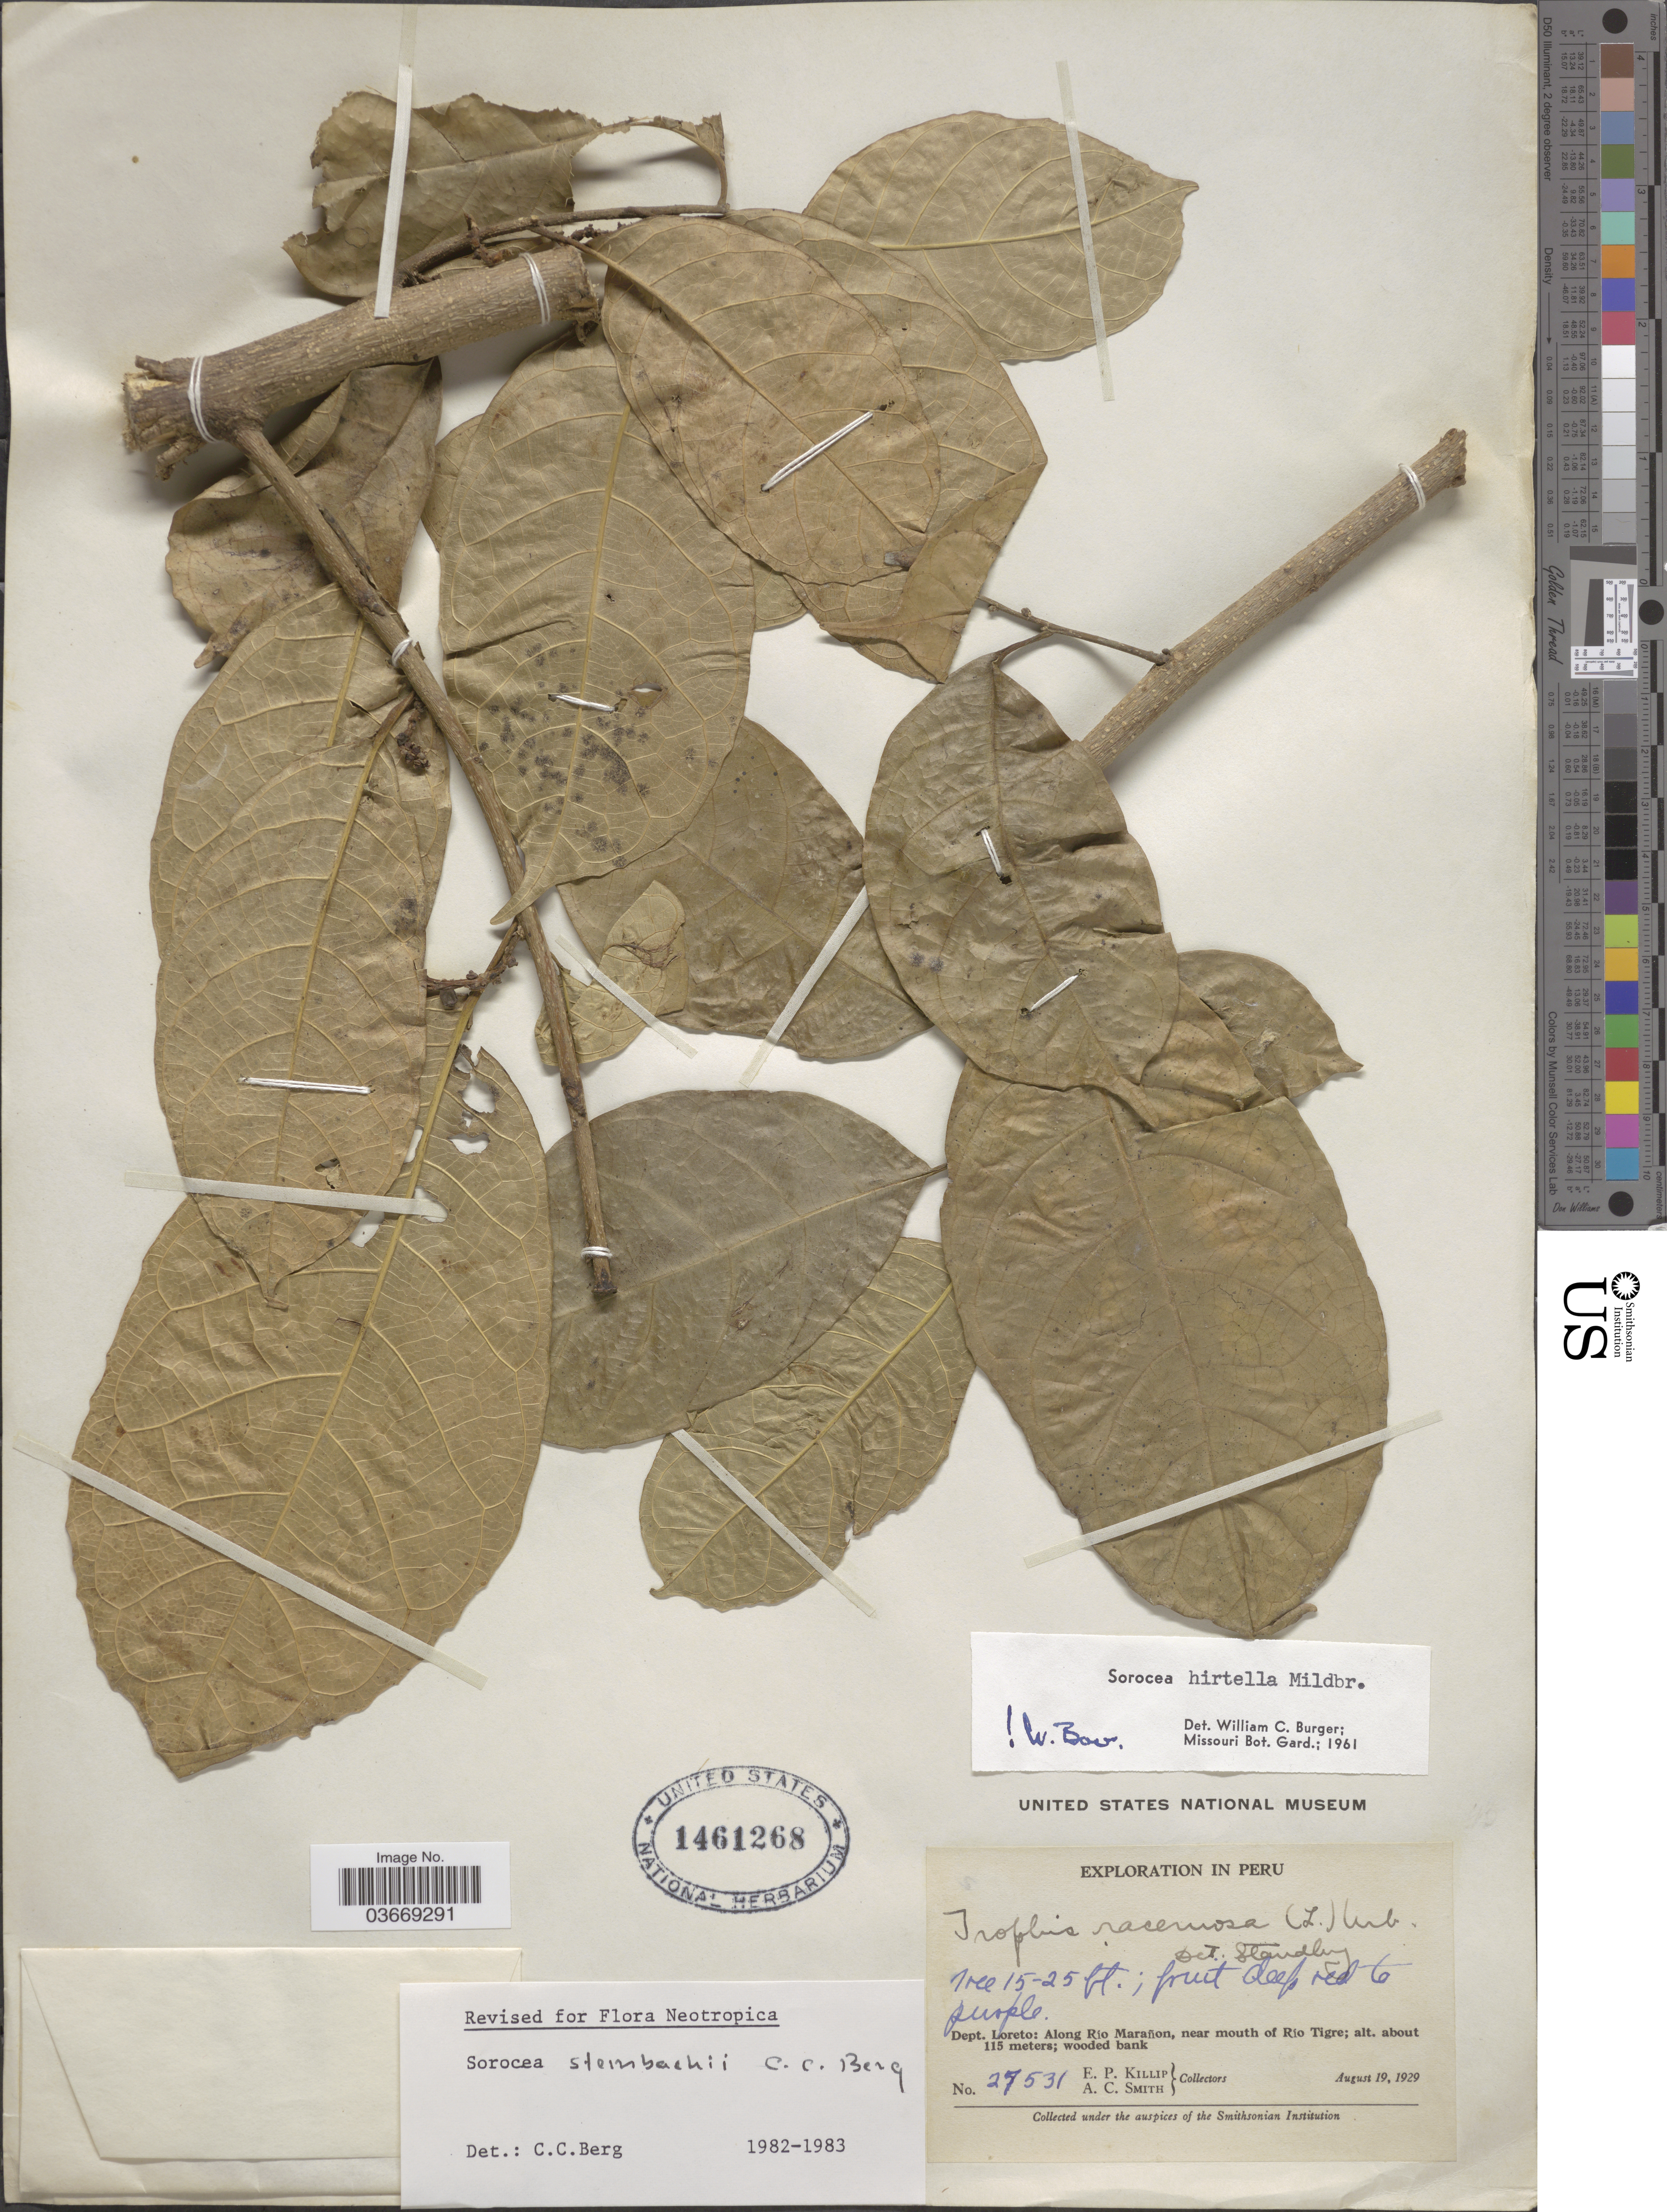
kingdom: Plantae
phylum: Tracheophyta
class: Magnoliopsida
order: Rosales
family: Moraceae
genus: Sorocea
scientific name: Sorocea steinbachii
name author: C.C. Berg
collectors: E. P. Killip & A. C. Smith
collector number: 27531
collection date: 1929-08-19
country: Peru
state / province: Loreto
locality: Dept. Loreto: Along Río Marañon, near mouth of Río Tigre.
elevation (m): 115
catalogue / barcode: US 1461268